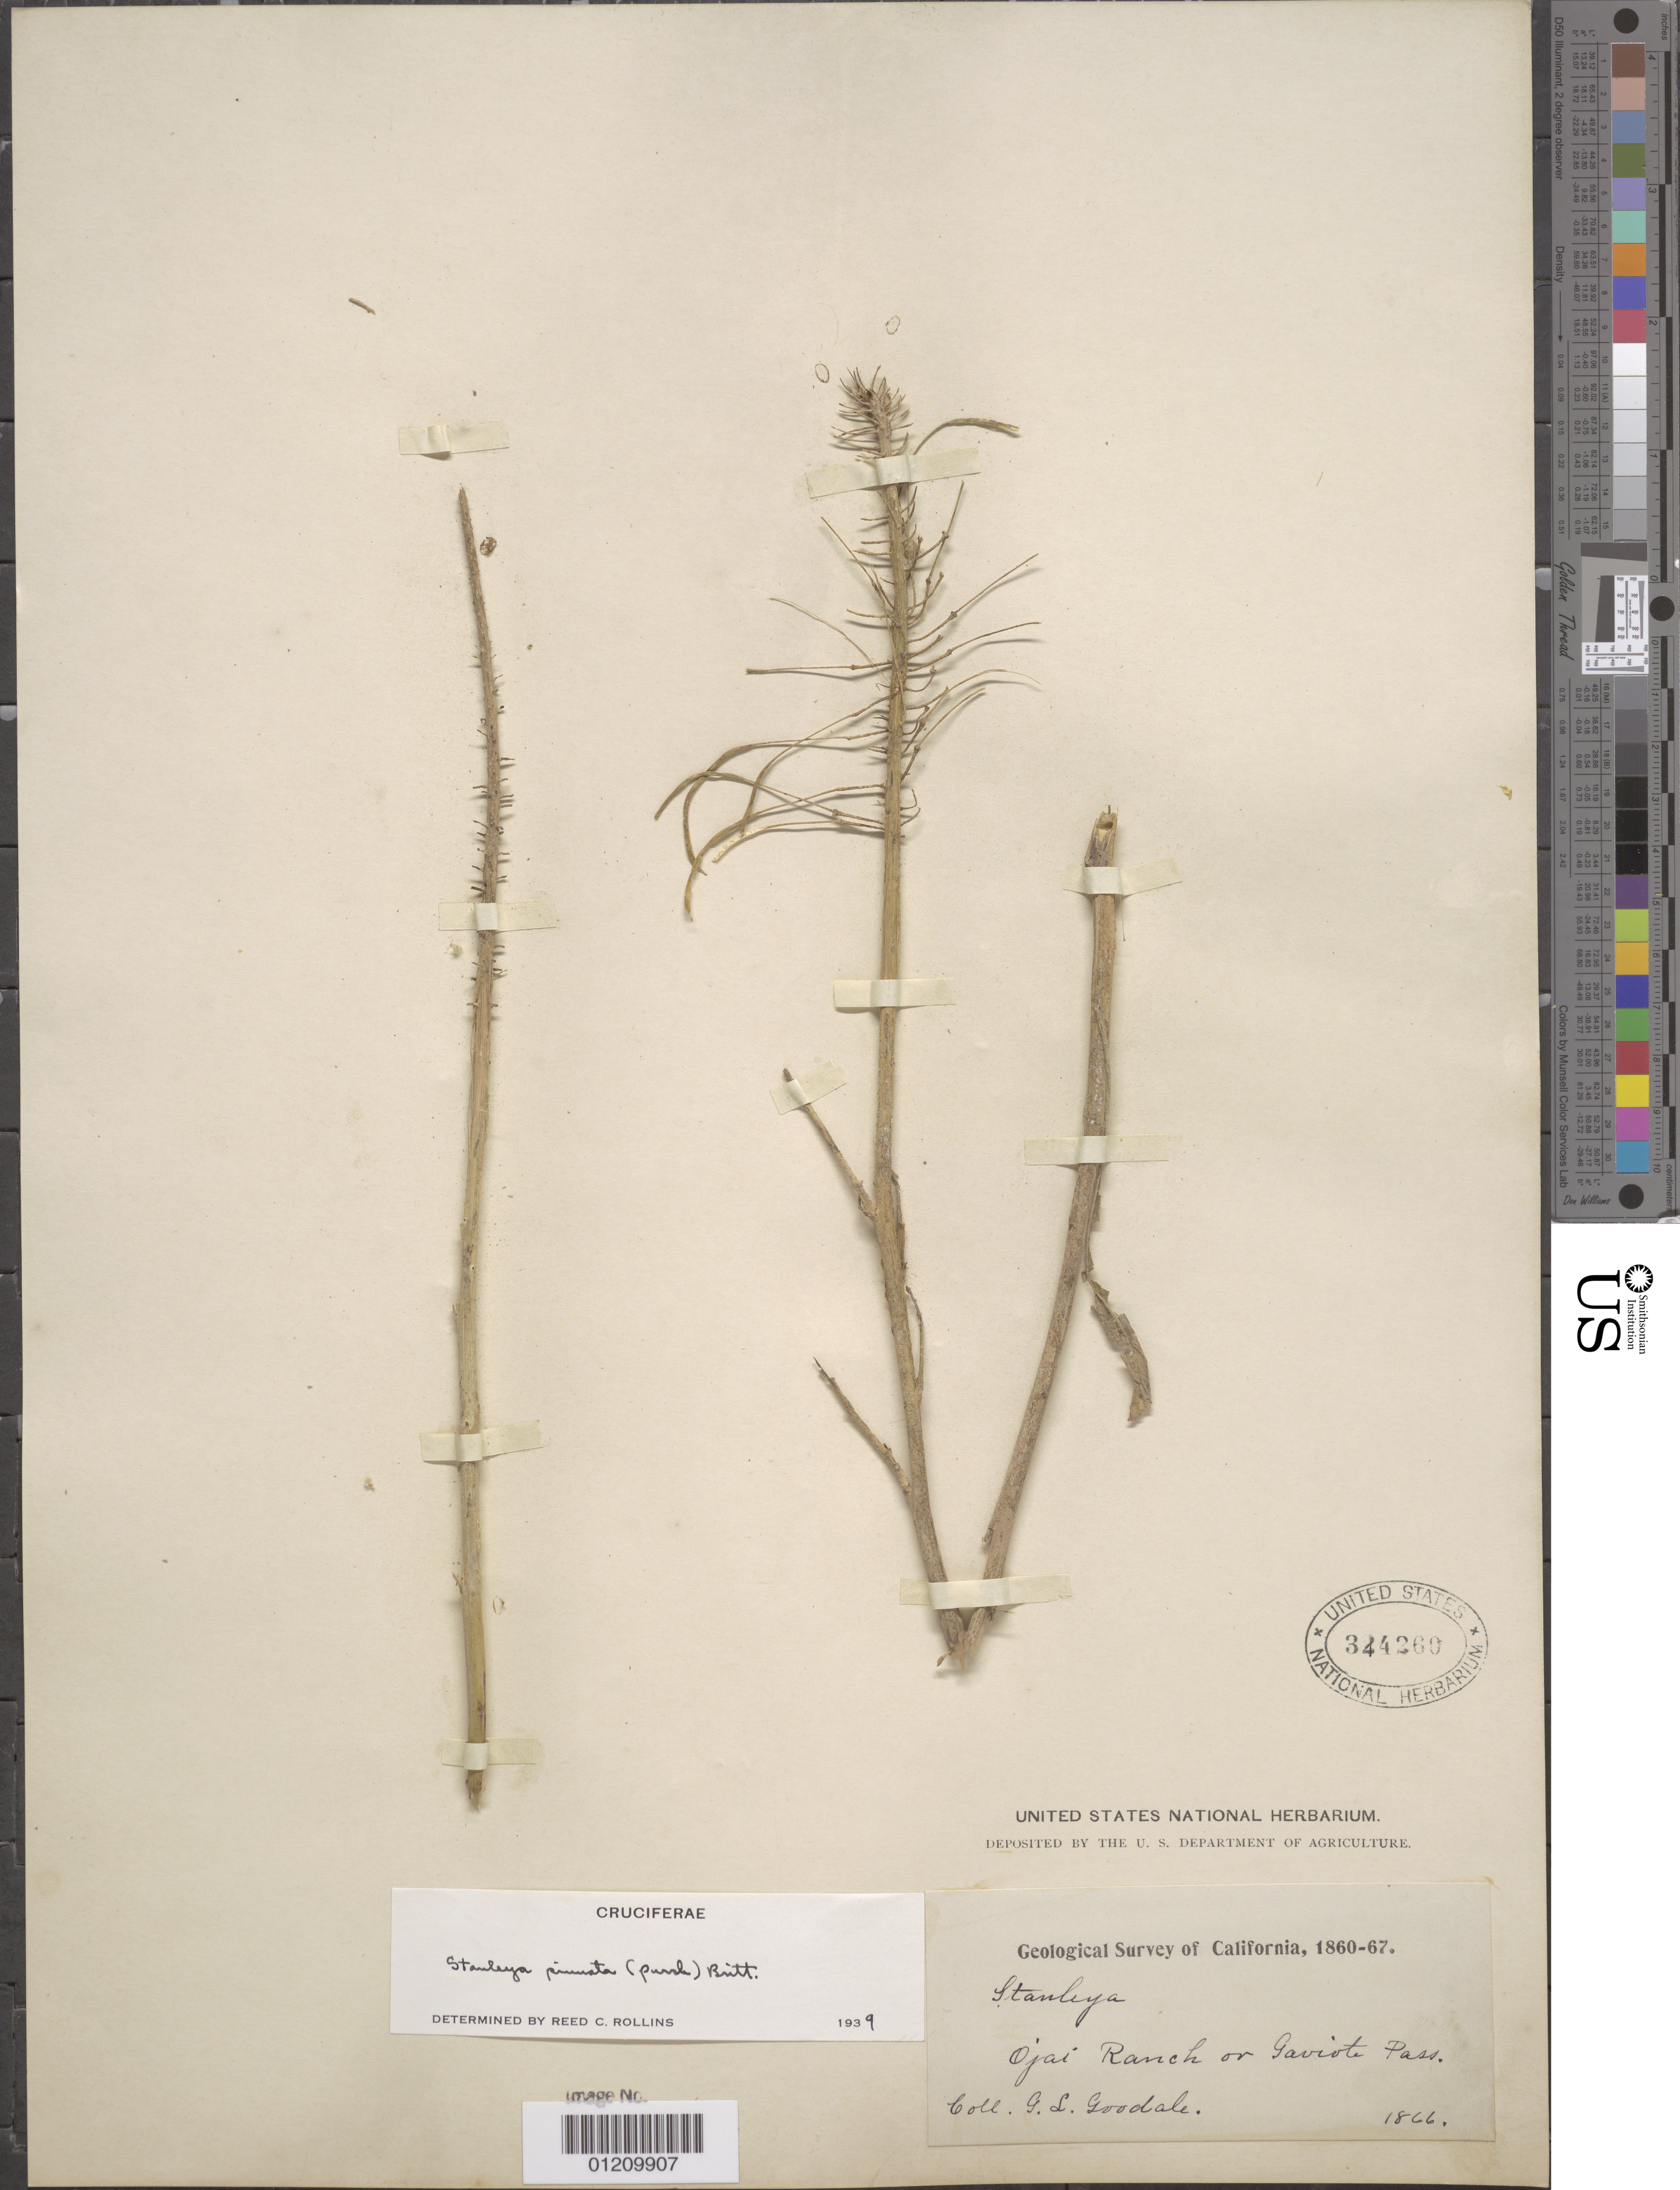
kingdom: Plantae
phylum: Tracheophyta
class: Magnoliopsida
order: Brassicales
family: Brassicaceae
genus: Stanleya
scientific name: Stanleya pinnata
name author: (Pursh) Britton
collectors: G. L. Goodale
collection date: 1866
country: United States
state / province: California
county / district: Ventura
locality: Ojai Ranch or Gaviote Pass.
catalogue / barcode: US 344260